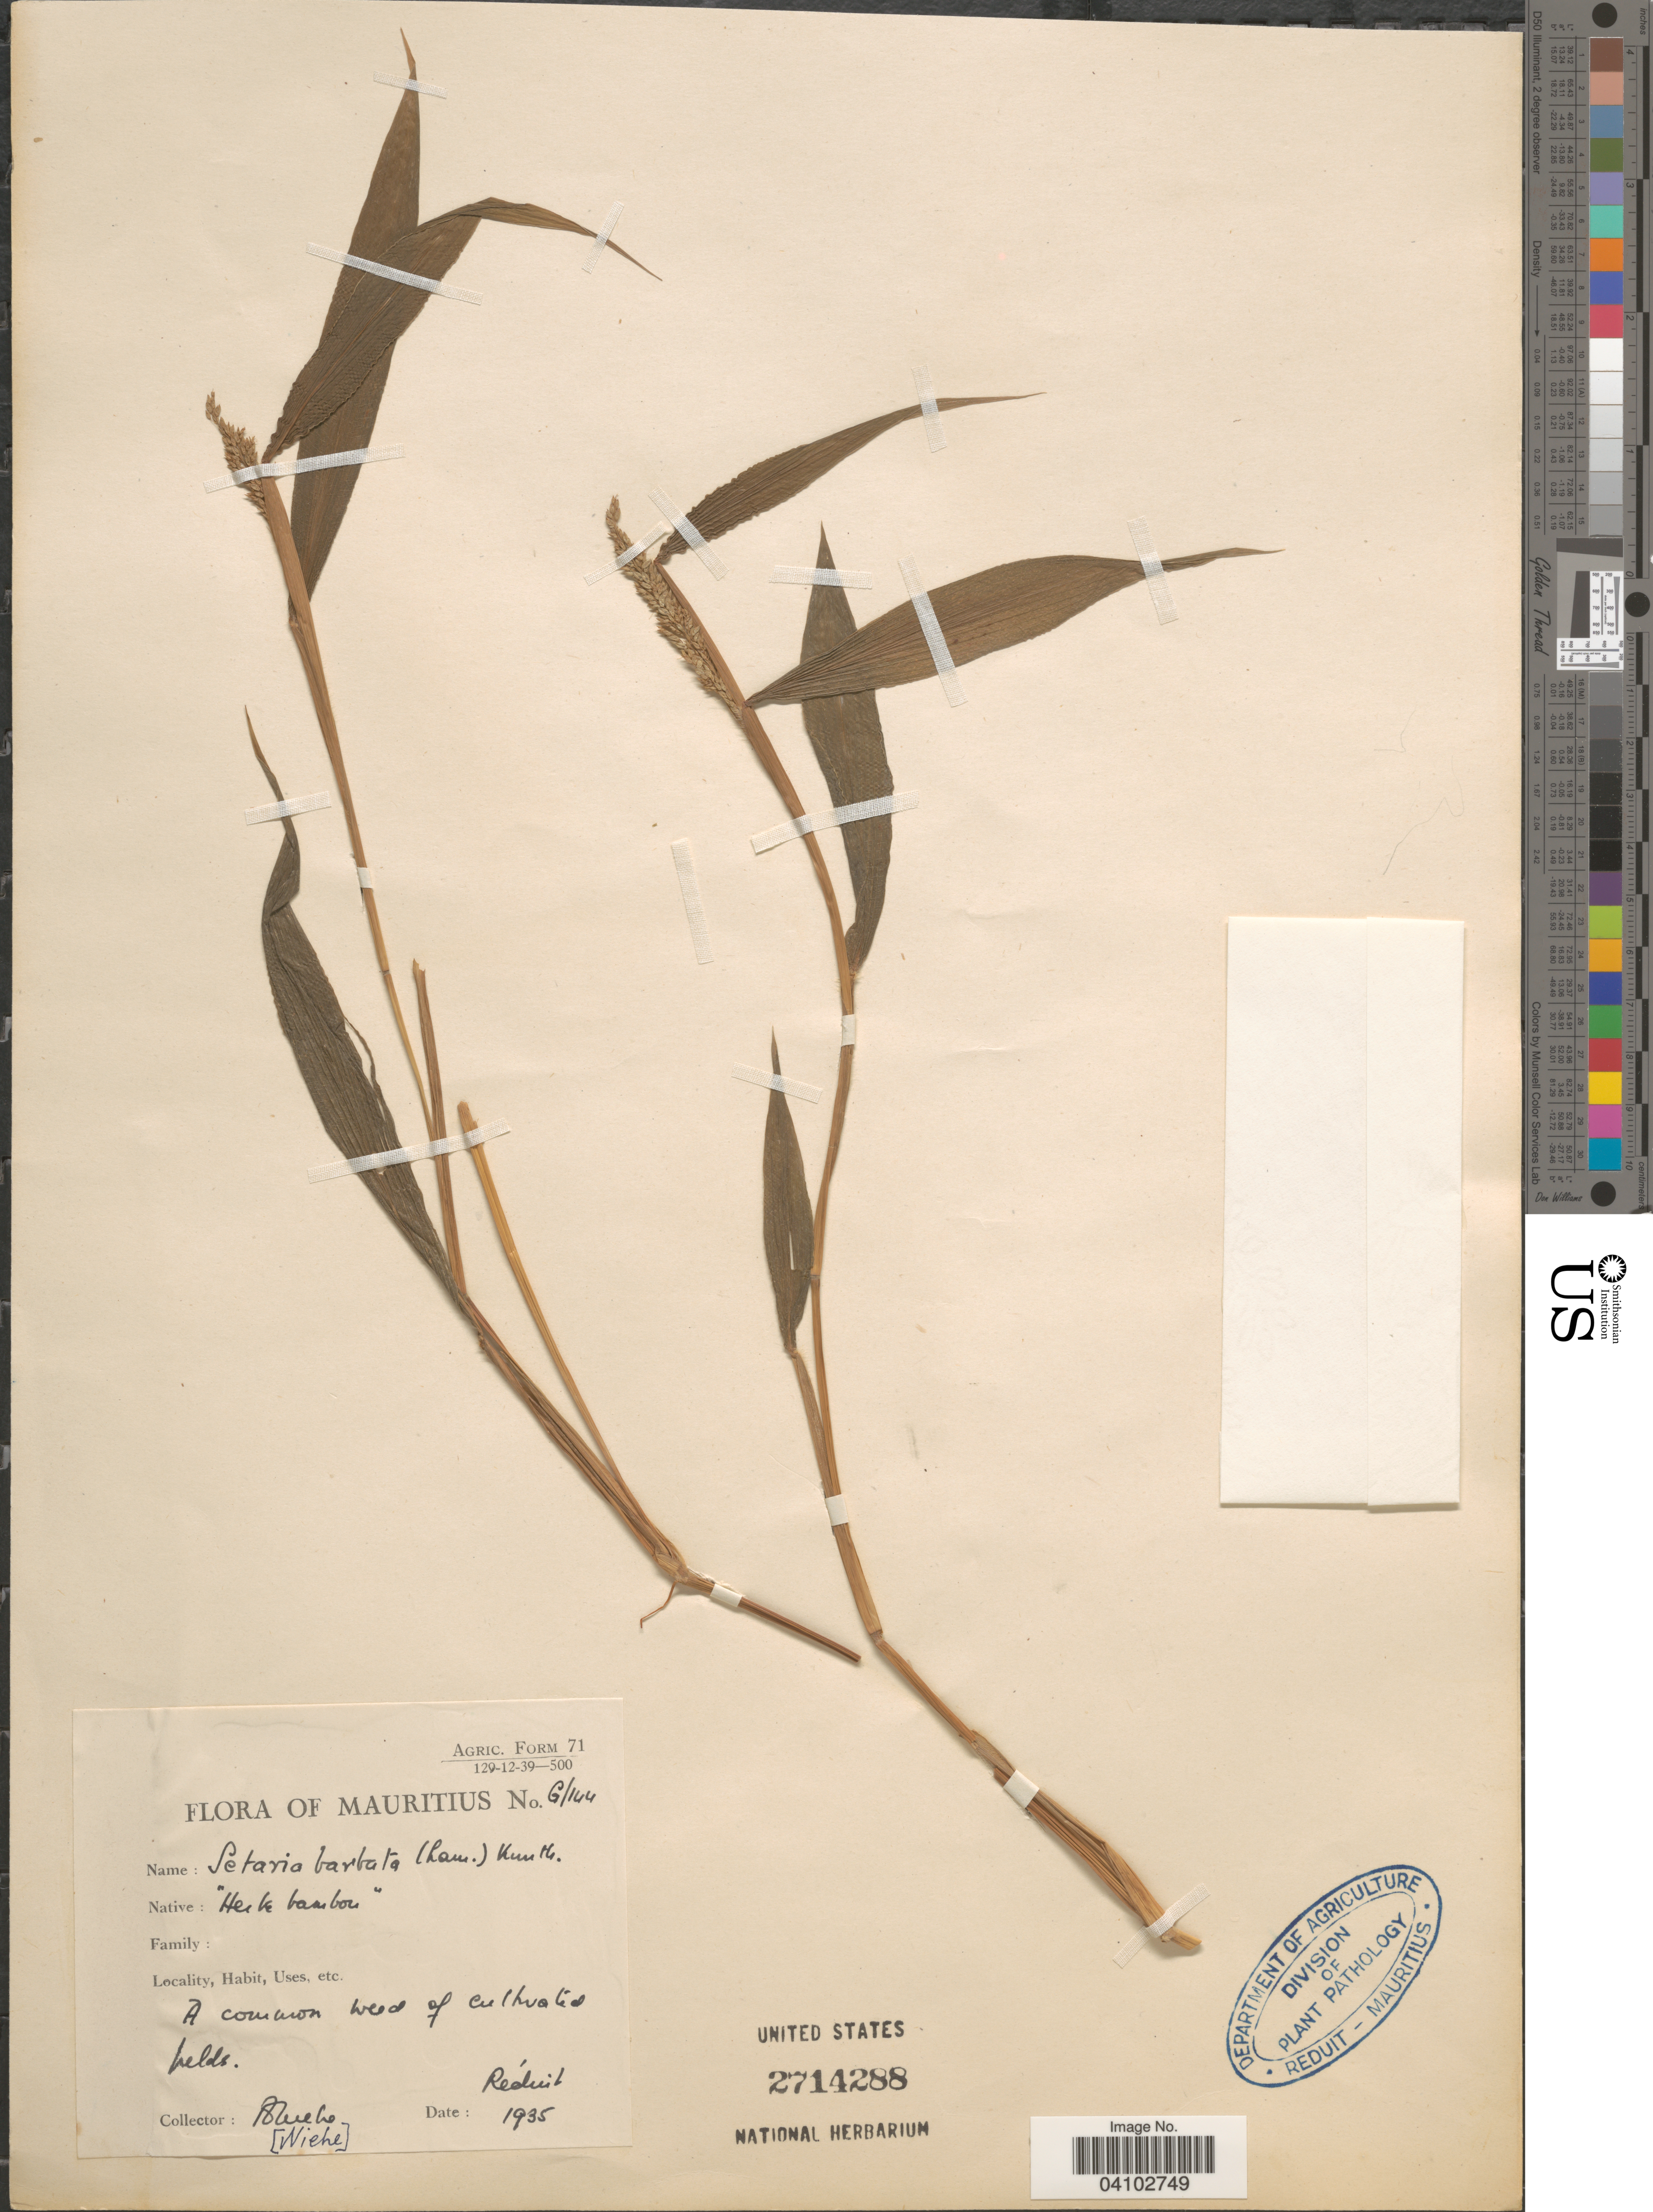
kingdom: Plantae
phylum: Tracheophyta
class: Liliopsida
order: Poales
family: Poaceae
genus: Setaria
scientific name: Setaria barbata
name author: (Lam.) Kunth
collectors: Wiehe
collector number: G/144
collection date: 1935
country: Mauritius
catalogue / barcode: US 2714288